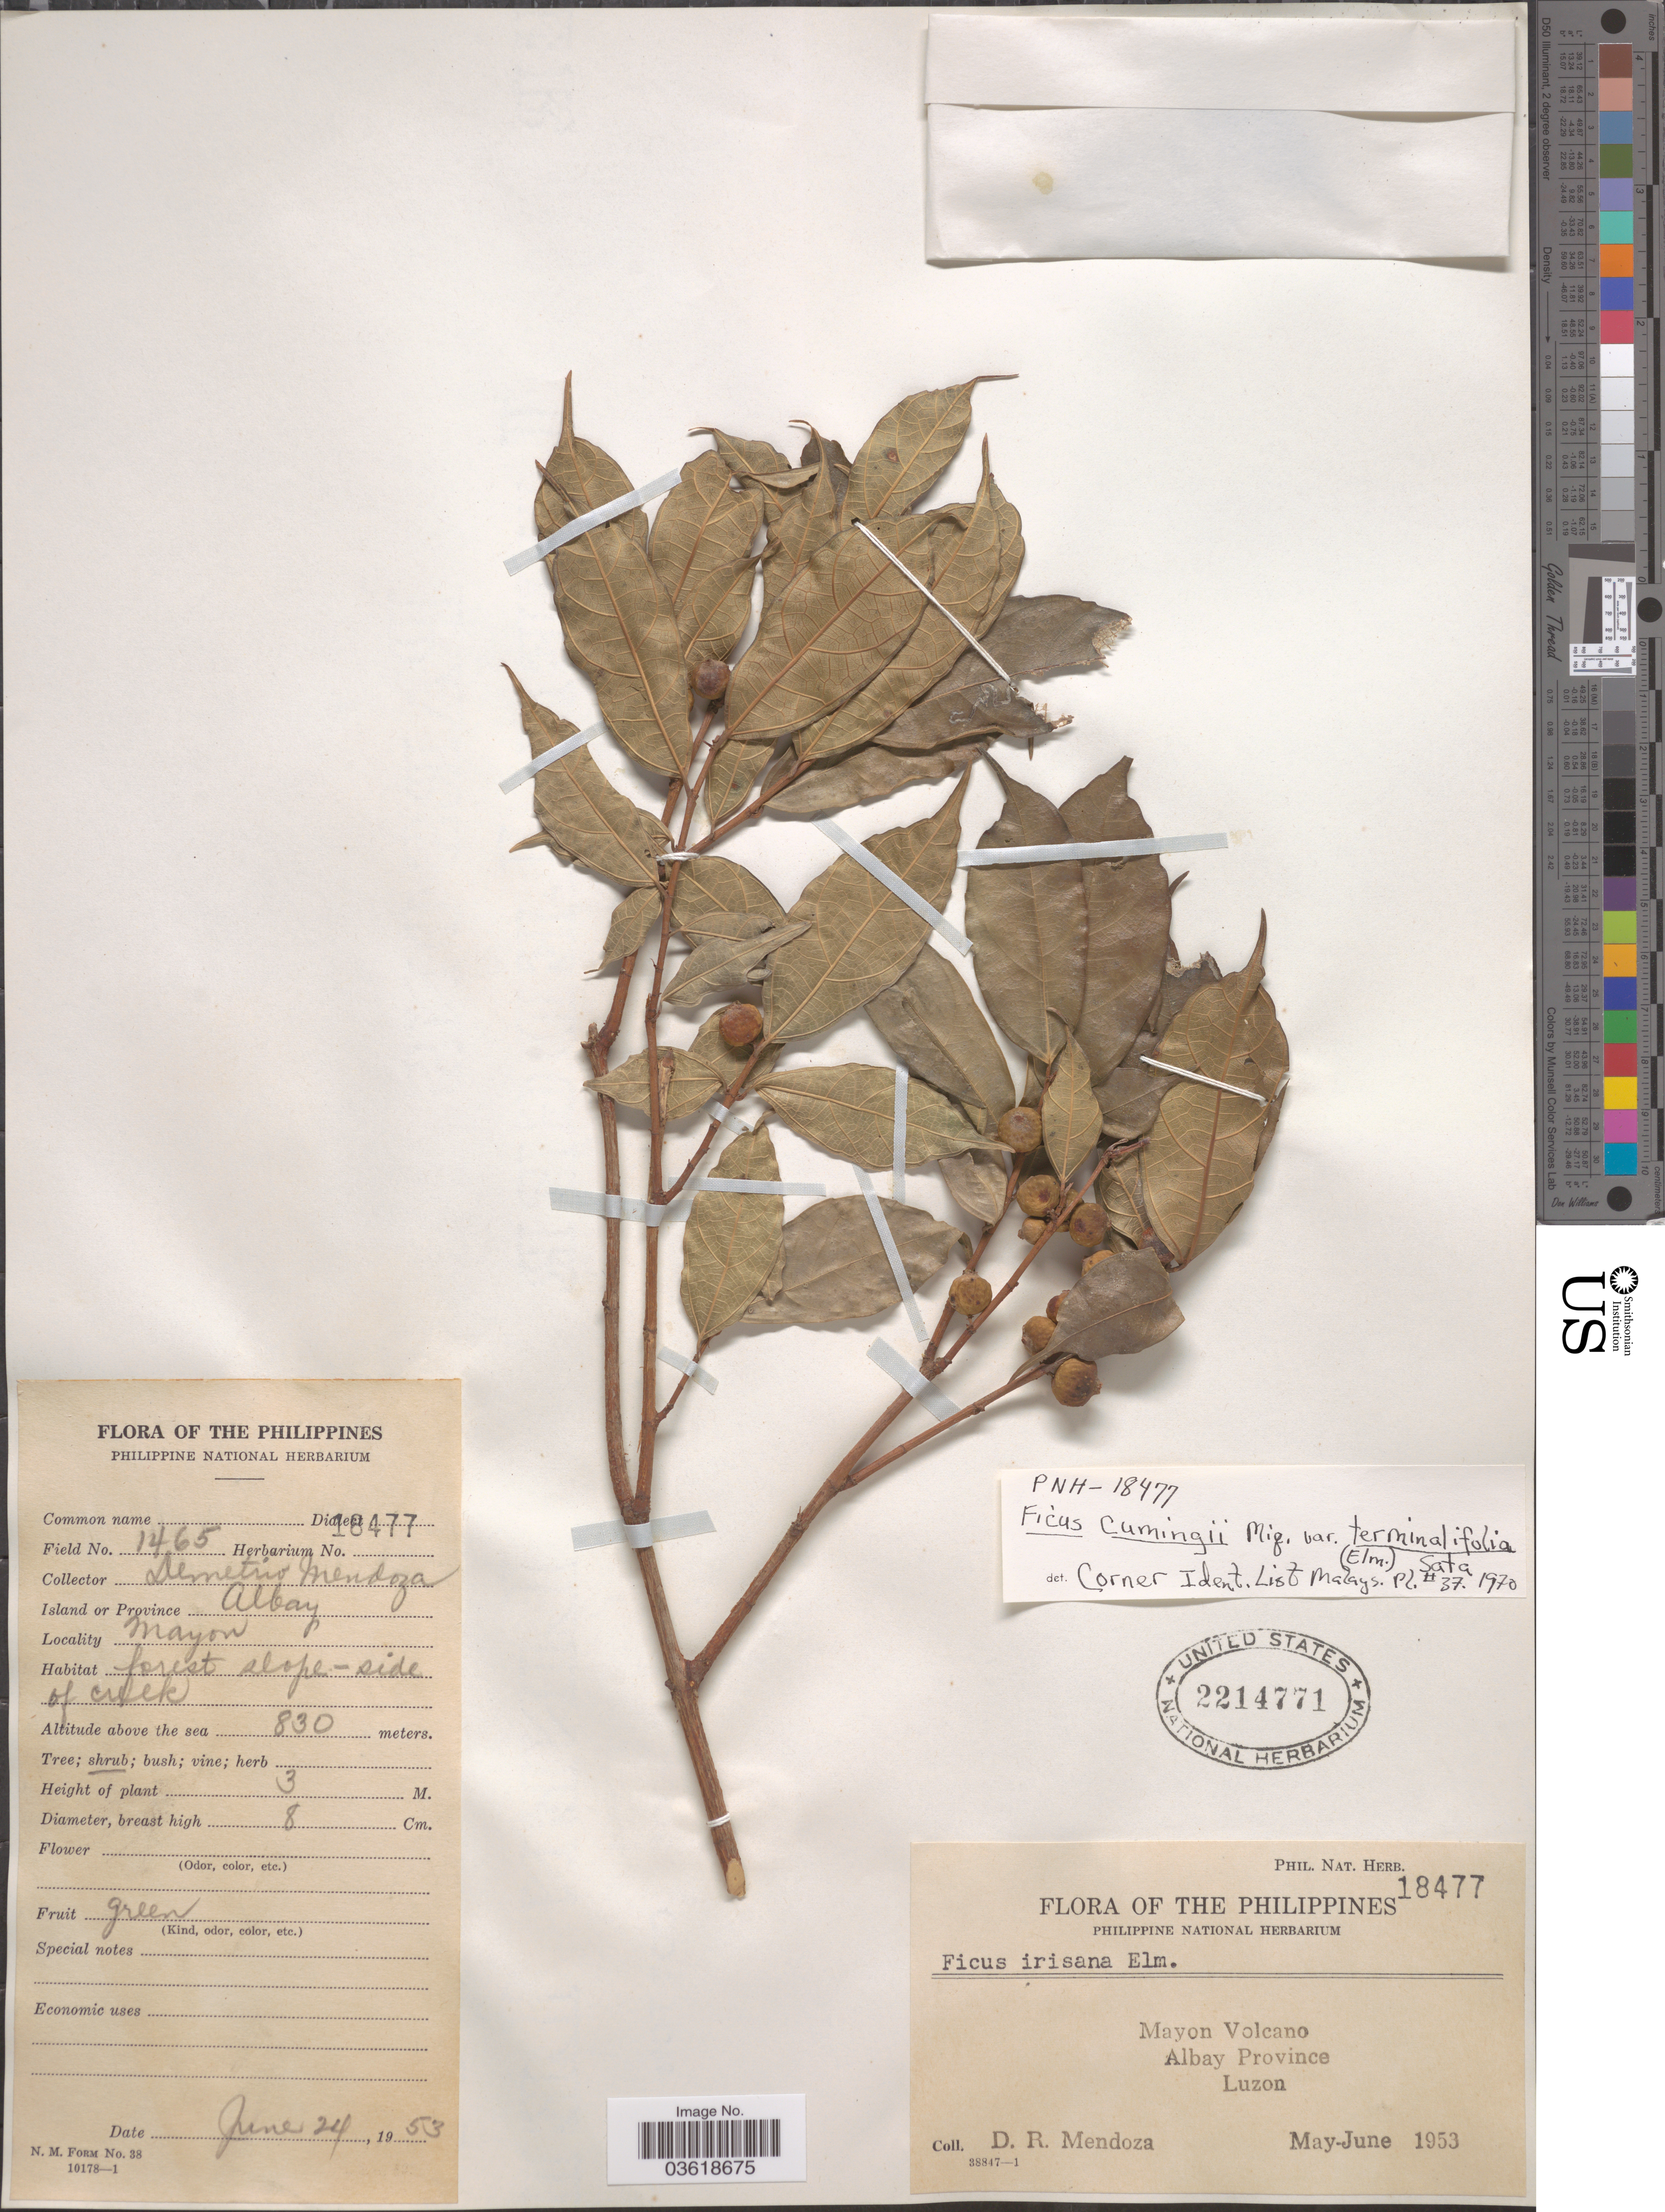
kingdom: Plantae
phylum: Tracheophyta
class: Magnoliopsida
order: Rosales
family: Moraceae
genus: Ficus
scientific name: Ficus cumingii var. terminalifolia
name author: (Elmer) Sata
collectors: D. Mendoza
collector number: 1465/Phil. Nat. Herb. 18477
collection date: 1953-06-24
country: Philippines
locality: Mayon Volcano. Albay Province. Luzon.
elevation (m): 830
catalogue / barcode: US 2214771